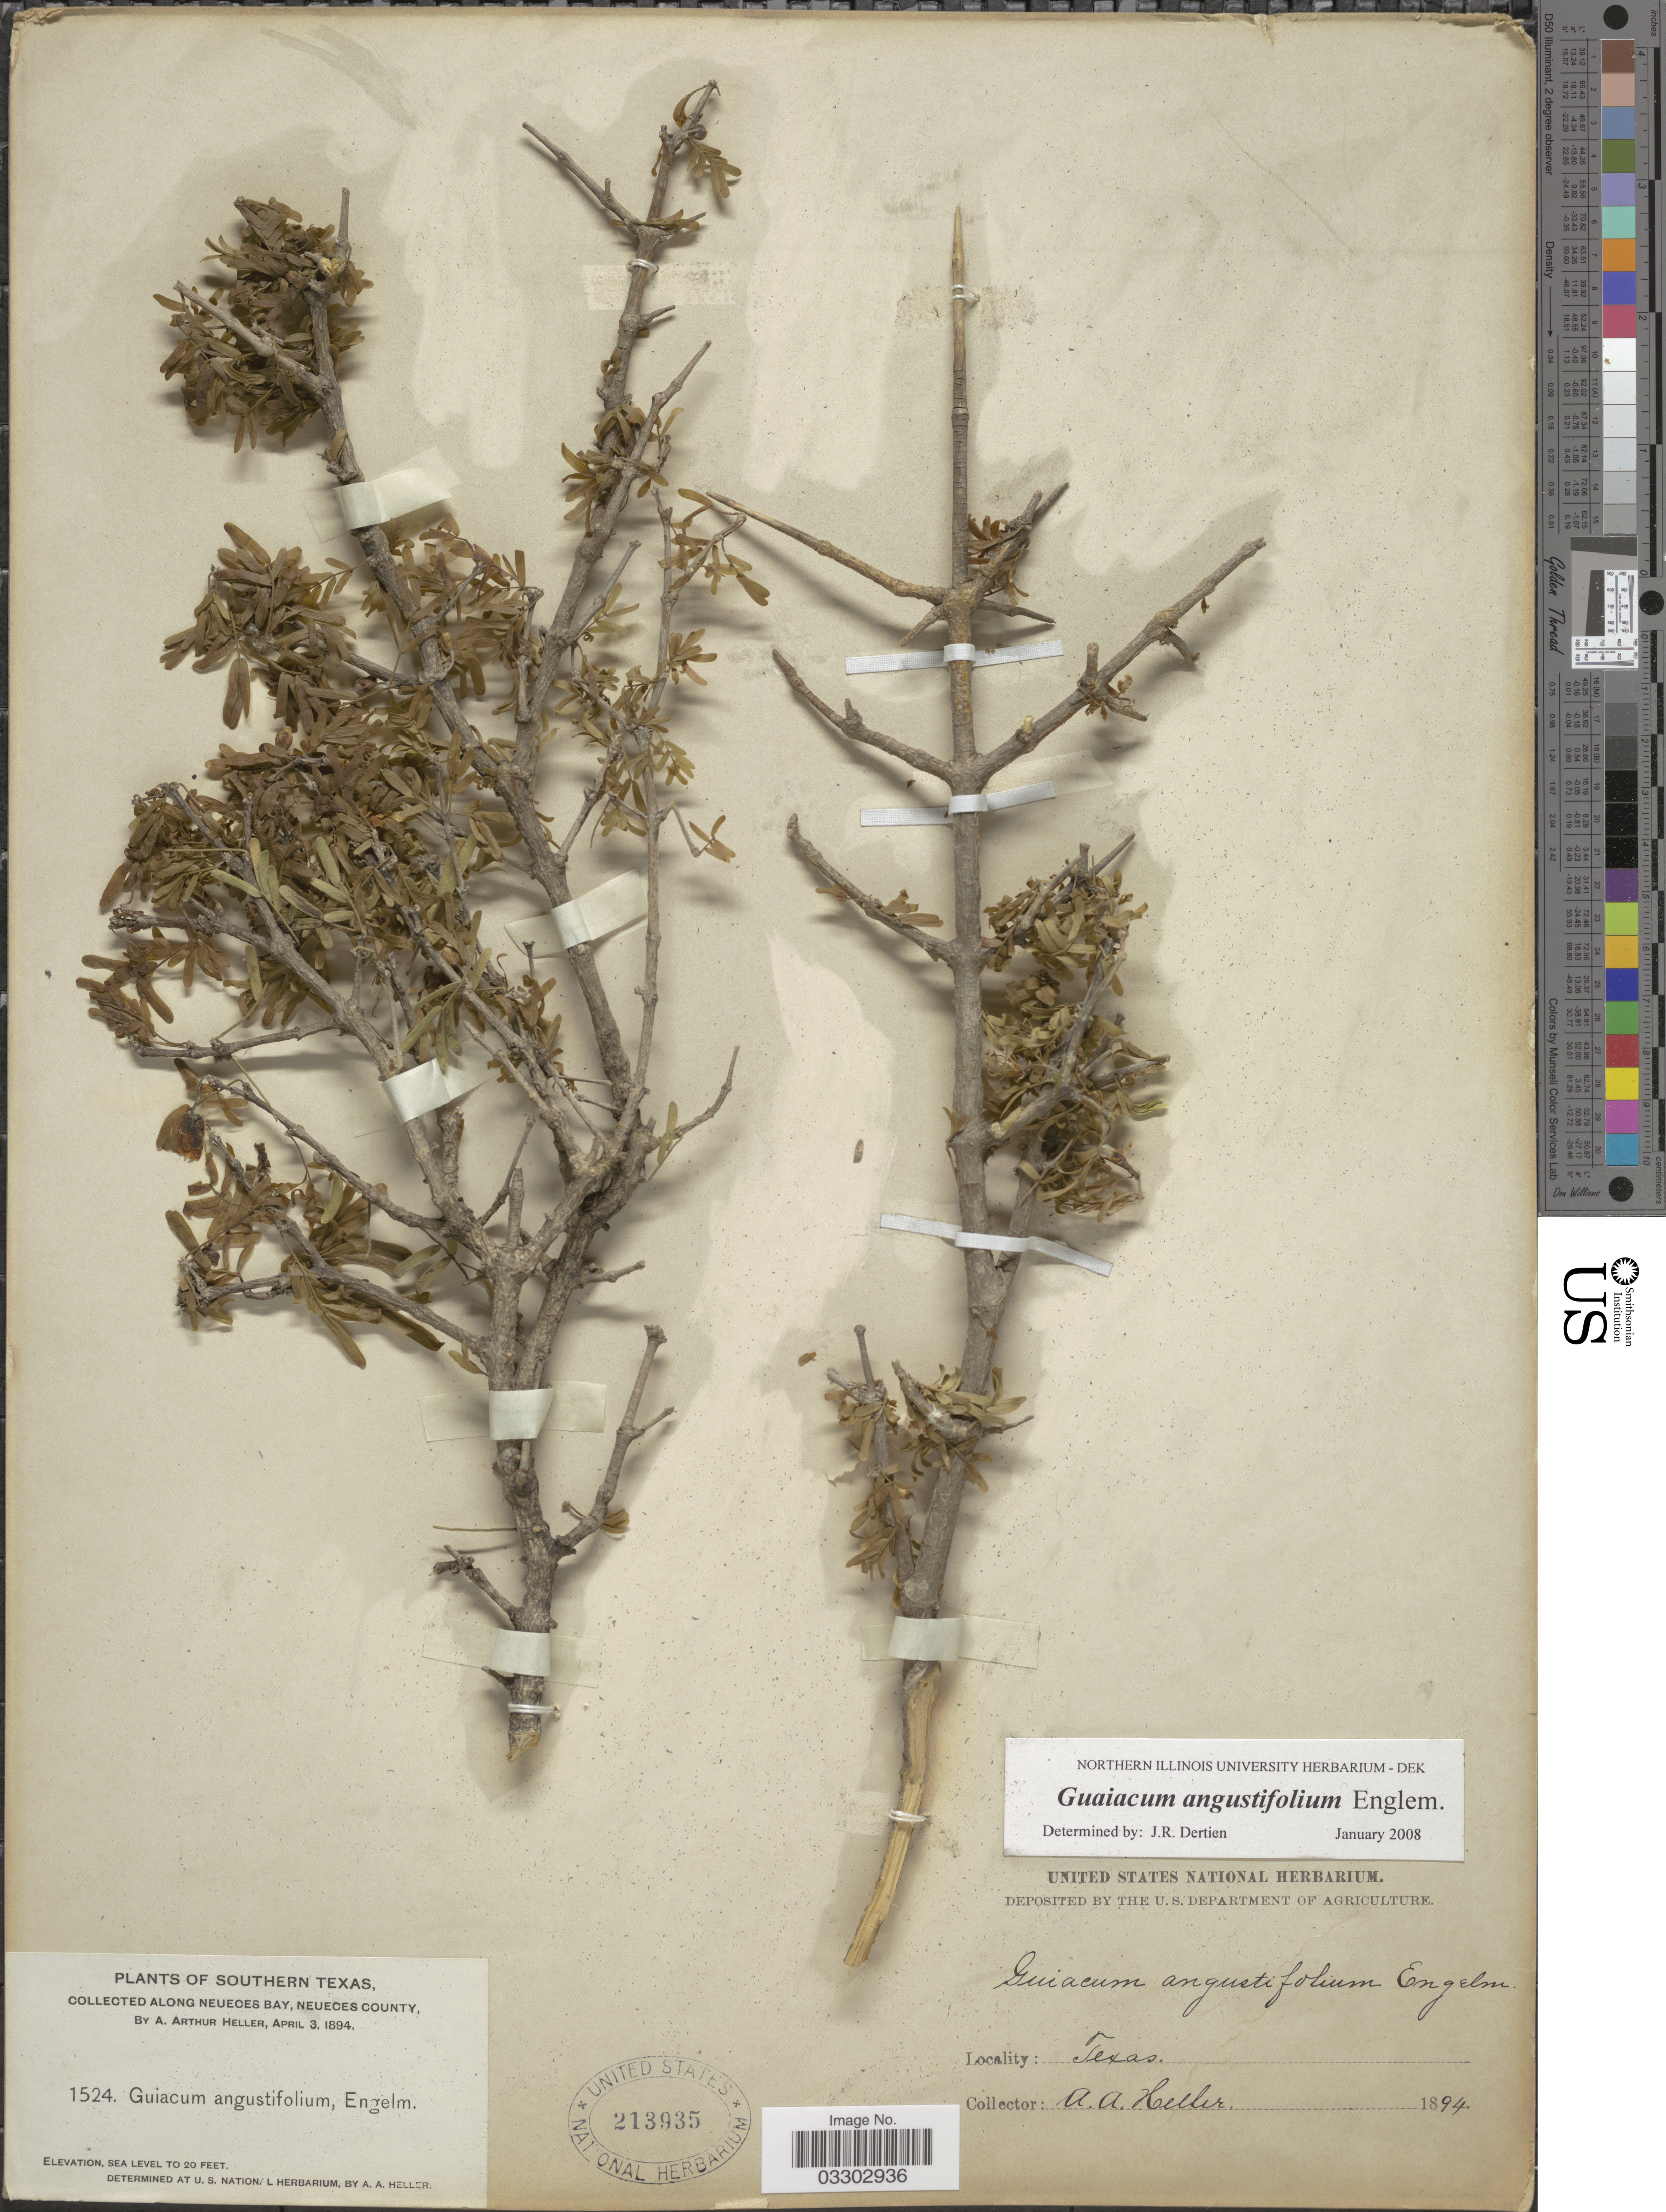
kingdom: Plantae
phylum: Tracheophyta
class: Magnoliopsida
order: Zygophyllales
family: Zygophyllaceae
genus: Guaiacum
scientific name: Guaiacum angustifolium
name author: Engelm.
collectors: A. A. Heller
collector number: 1524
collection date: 1894-04-03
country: United States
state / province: Texas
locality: Southern Texas. Along Neueces Bay, Neueces County.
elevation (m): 0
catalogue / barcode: US 213935